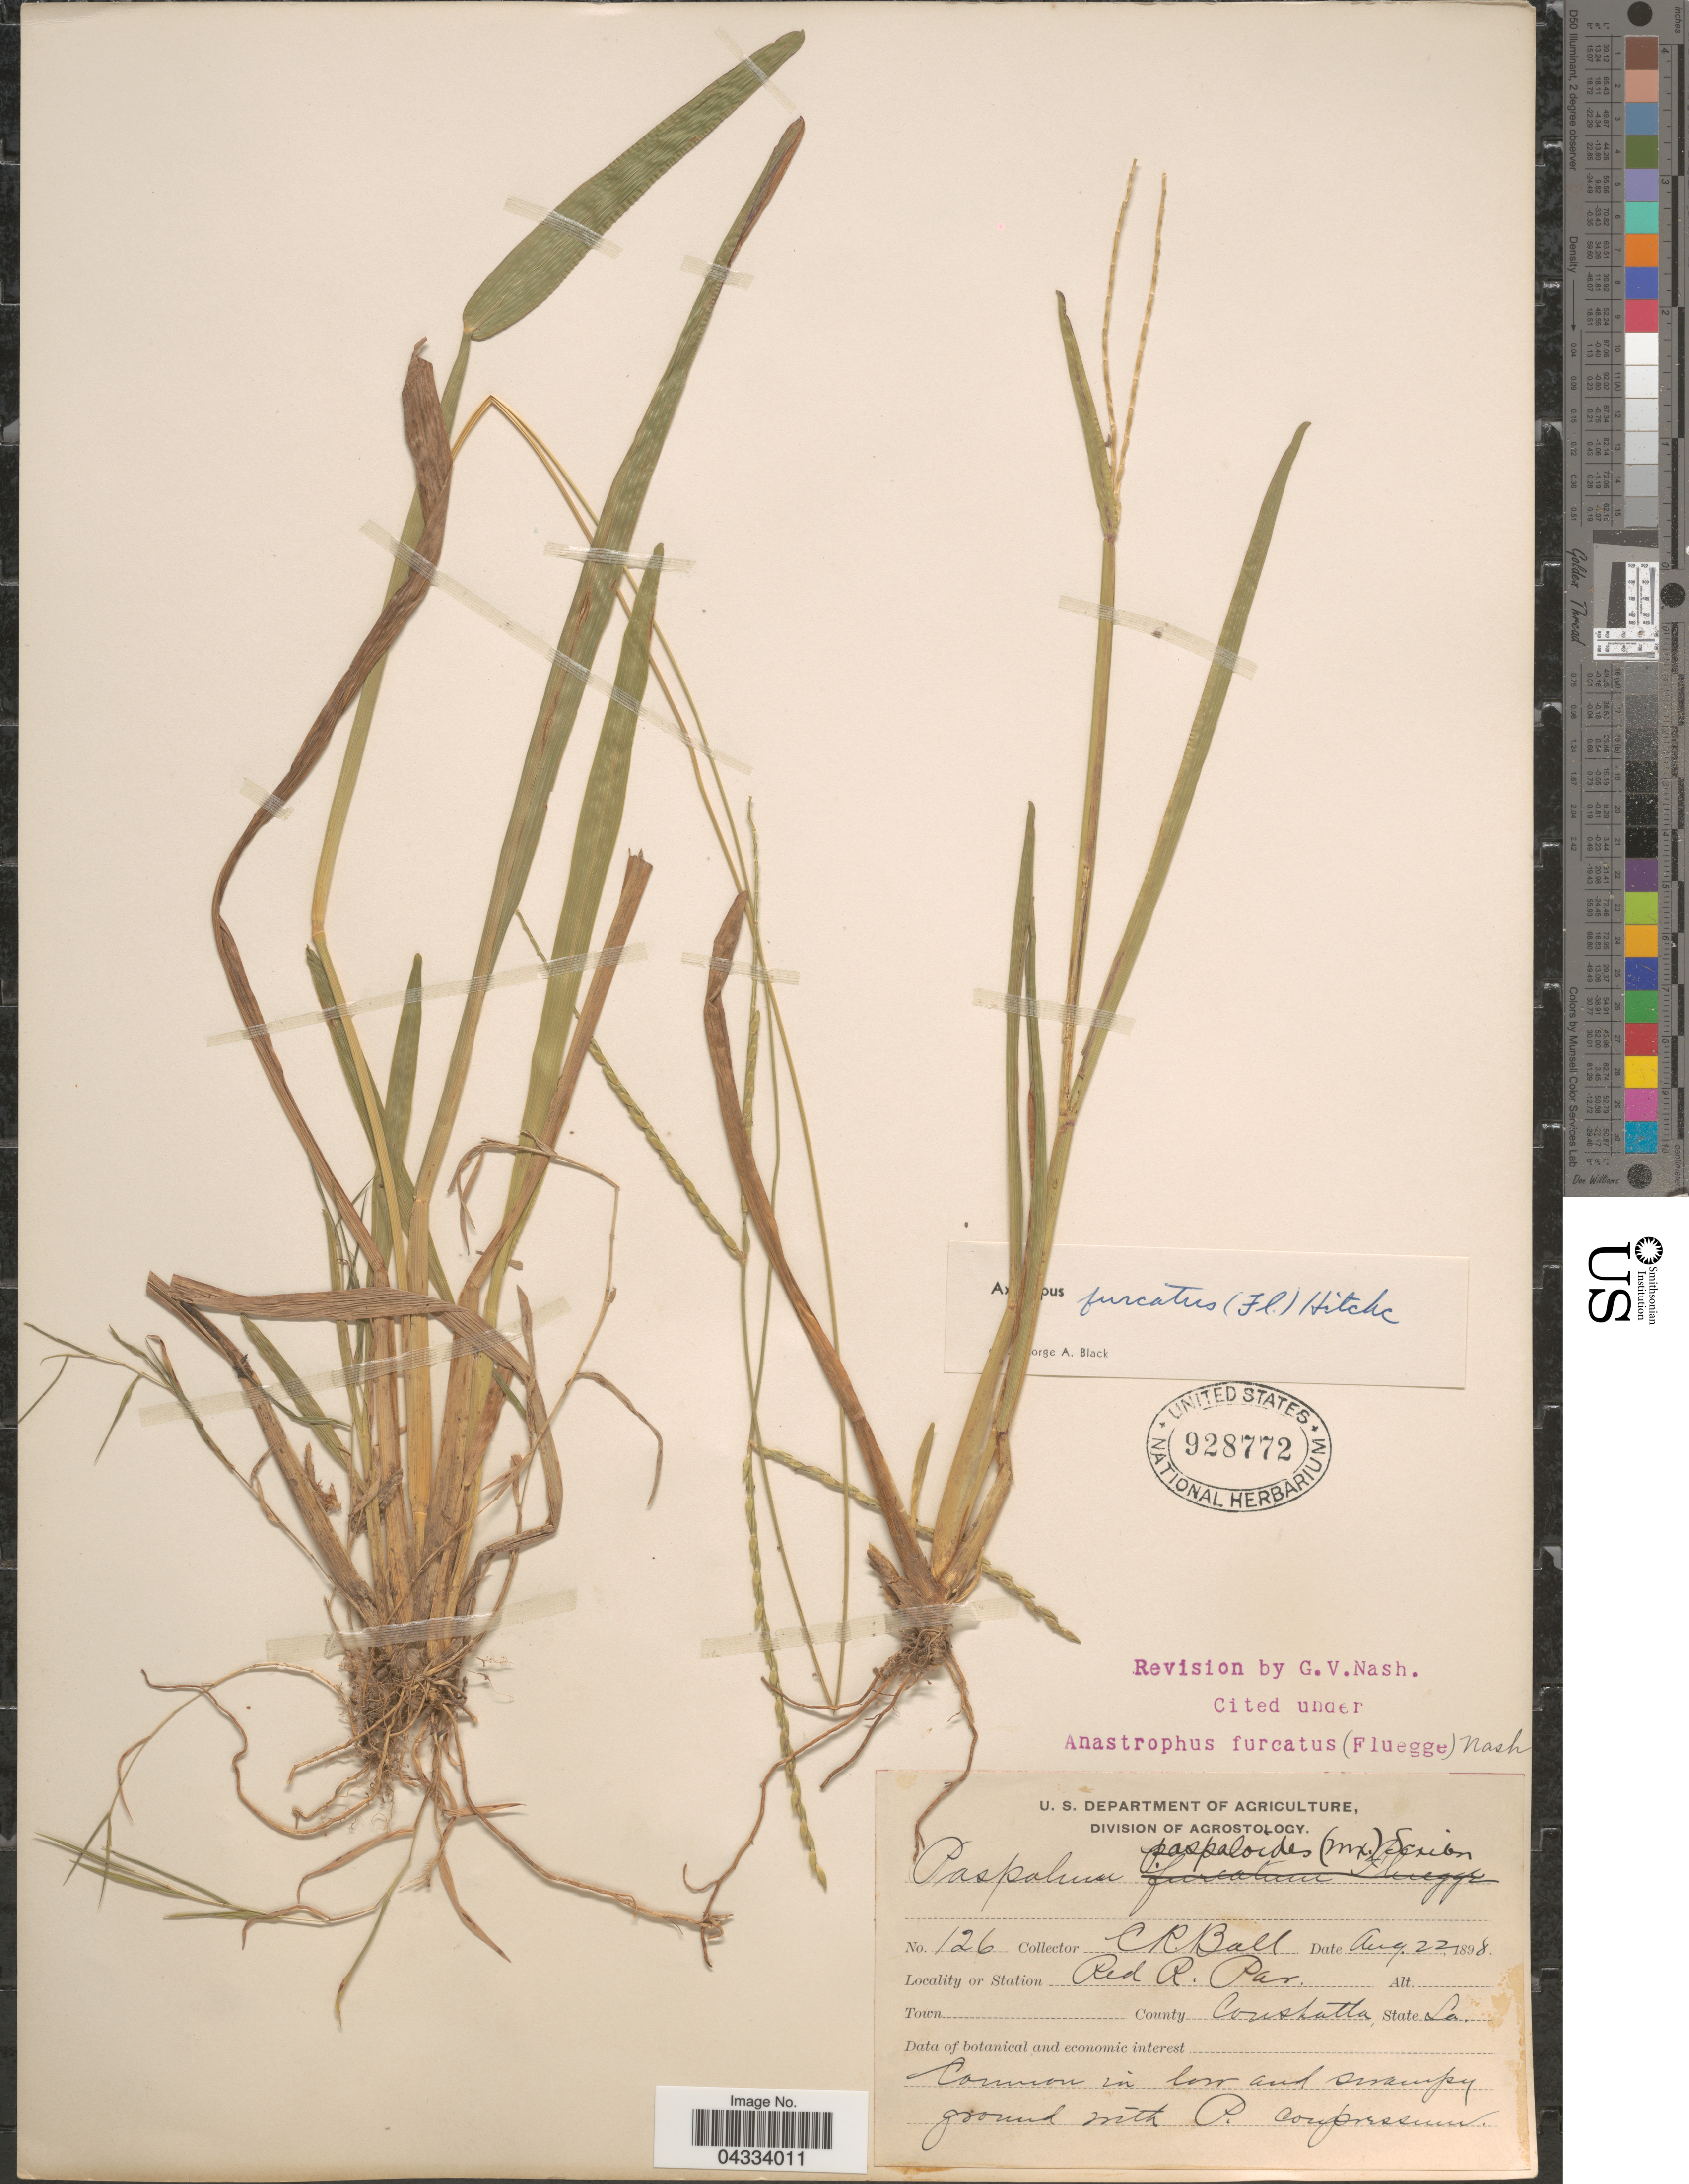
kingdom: Plantae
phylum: Tracheophyta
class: Liliopsida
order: Poales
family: Poaceae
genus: Axonopus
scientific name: Axonopus furcatus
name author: (Flüggé) Hitchc.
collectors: C. R. Ball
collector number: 126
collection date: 1898-08-22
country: United States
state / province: Louisiana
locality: Red R. Par. County Coushatta.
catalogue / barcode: US 928772